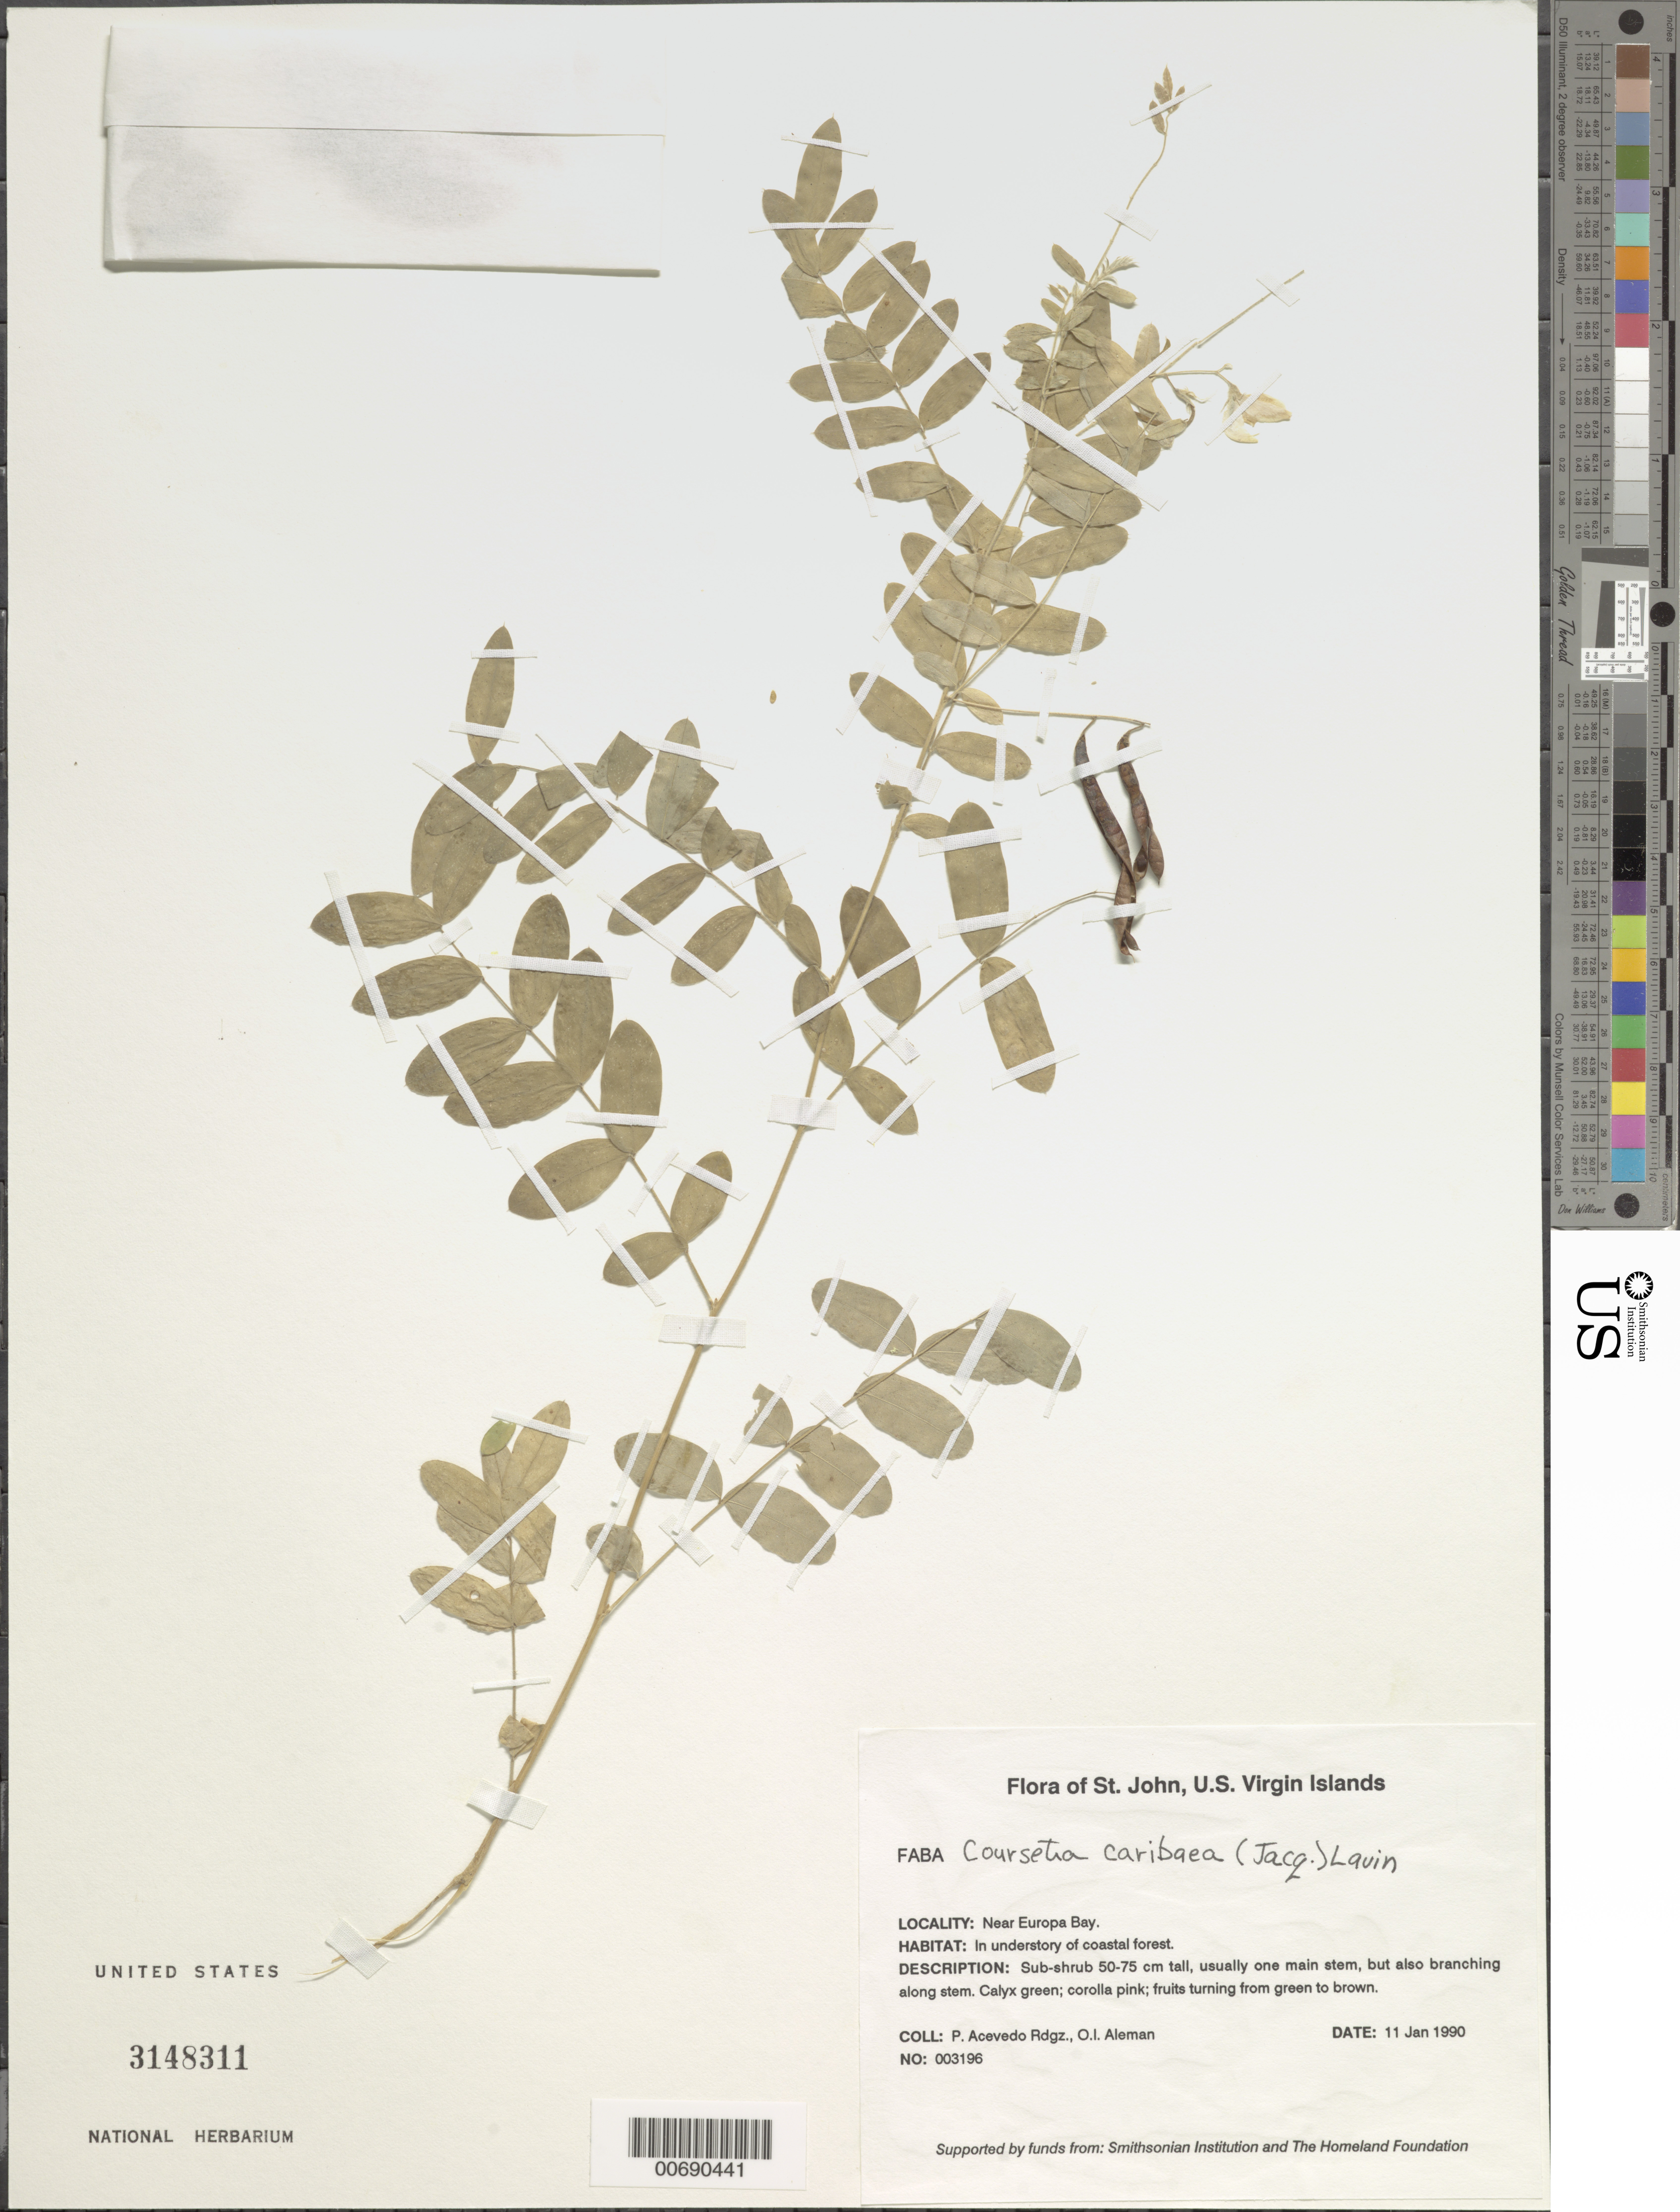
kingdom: Plantae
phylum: Tracheophyta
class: Magnoliopsida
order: Fabales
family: Fabaceae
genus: Coursetia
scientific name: Coursetia caribaea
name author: (Jacq.) Lavin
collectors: P. Acevedo-Rodr. & O. Alemán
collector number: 3196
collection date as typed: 11 Jan 1990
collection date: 1990-01-11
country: U.S. Virgin Islands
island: St. John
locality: Reef Bay Quarter; along trail to Europa Bay.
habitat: In understory of coastal forest.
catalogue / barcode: US 3148311